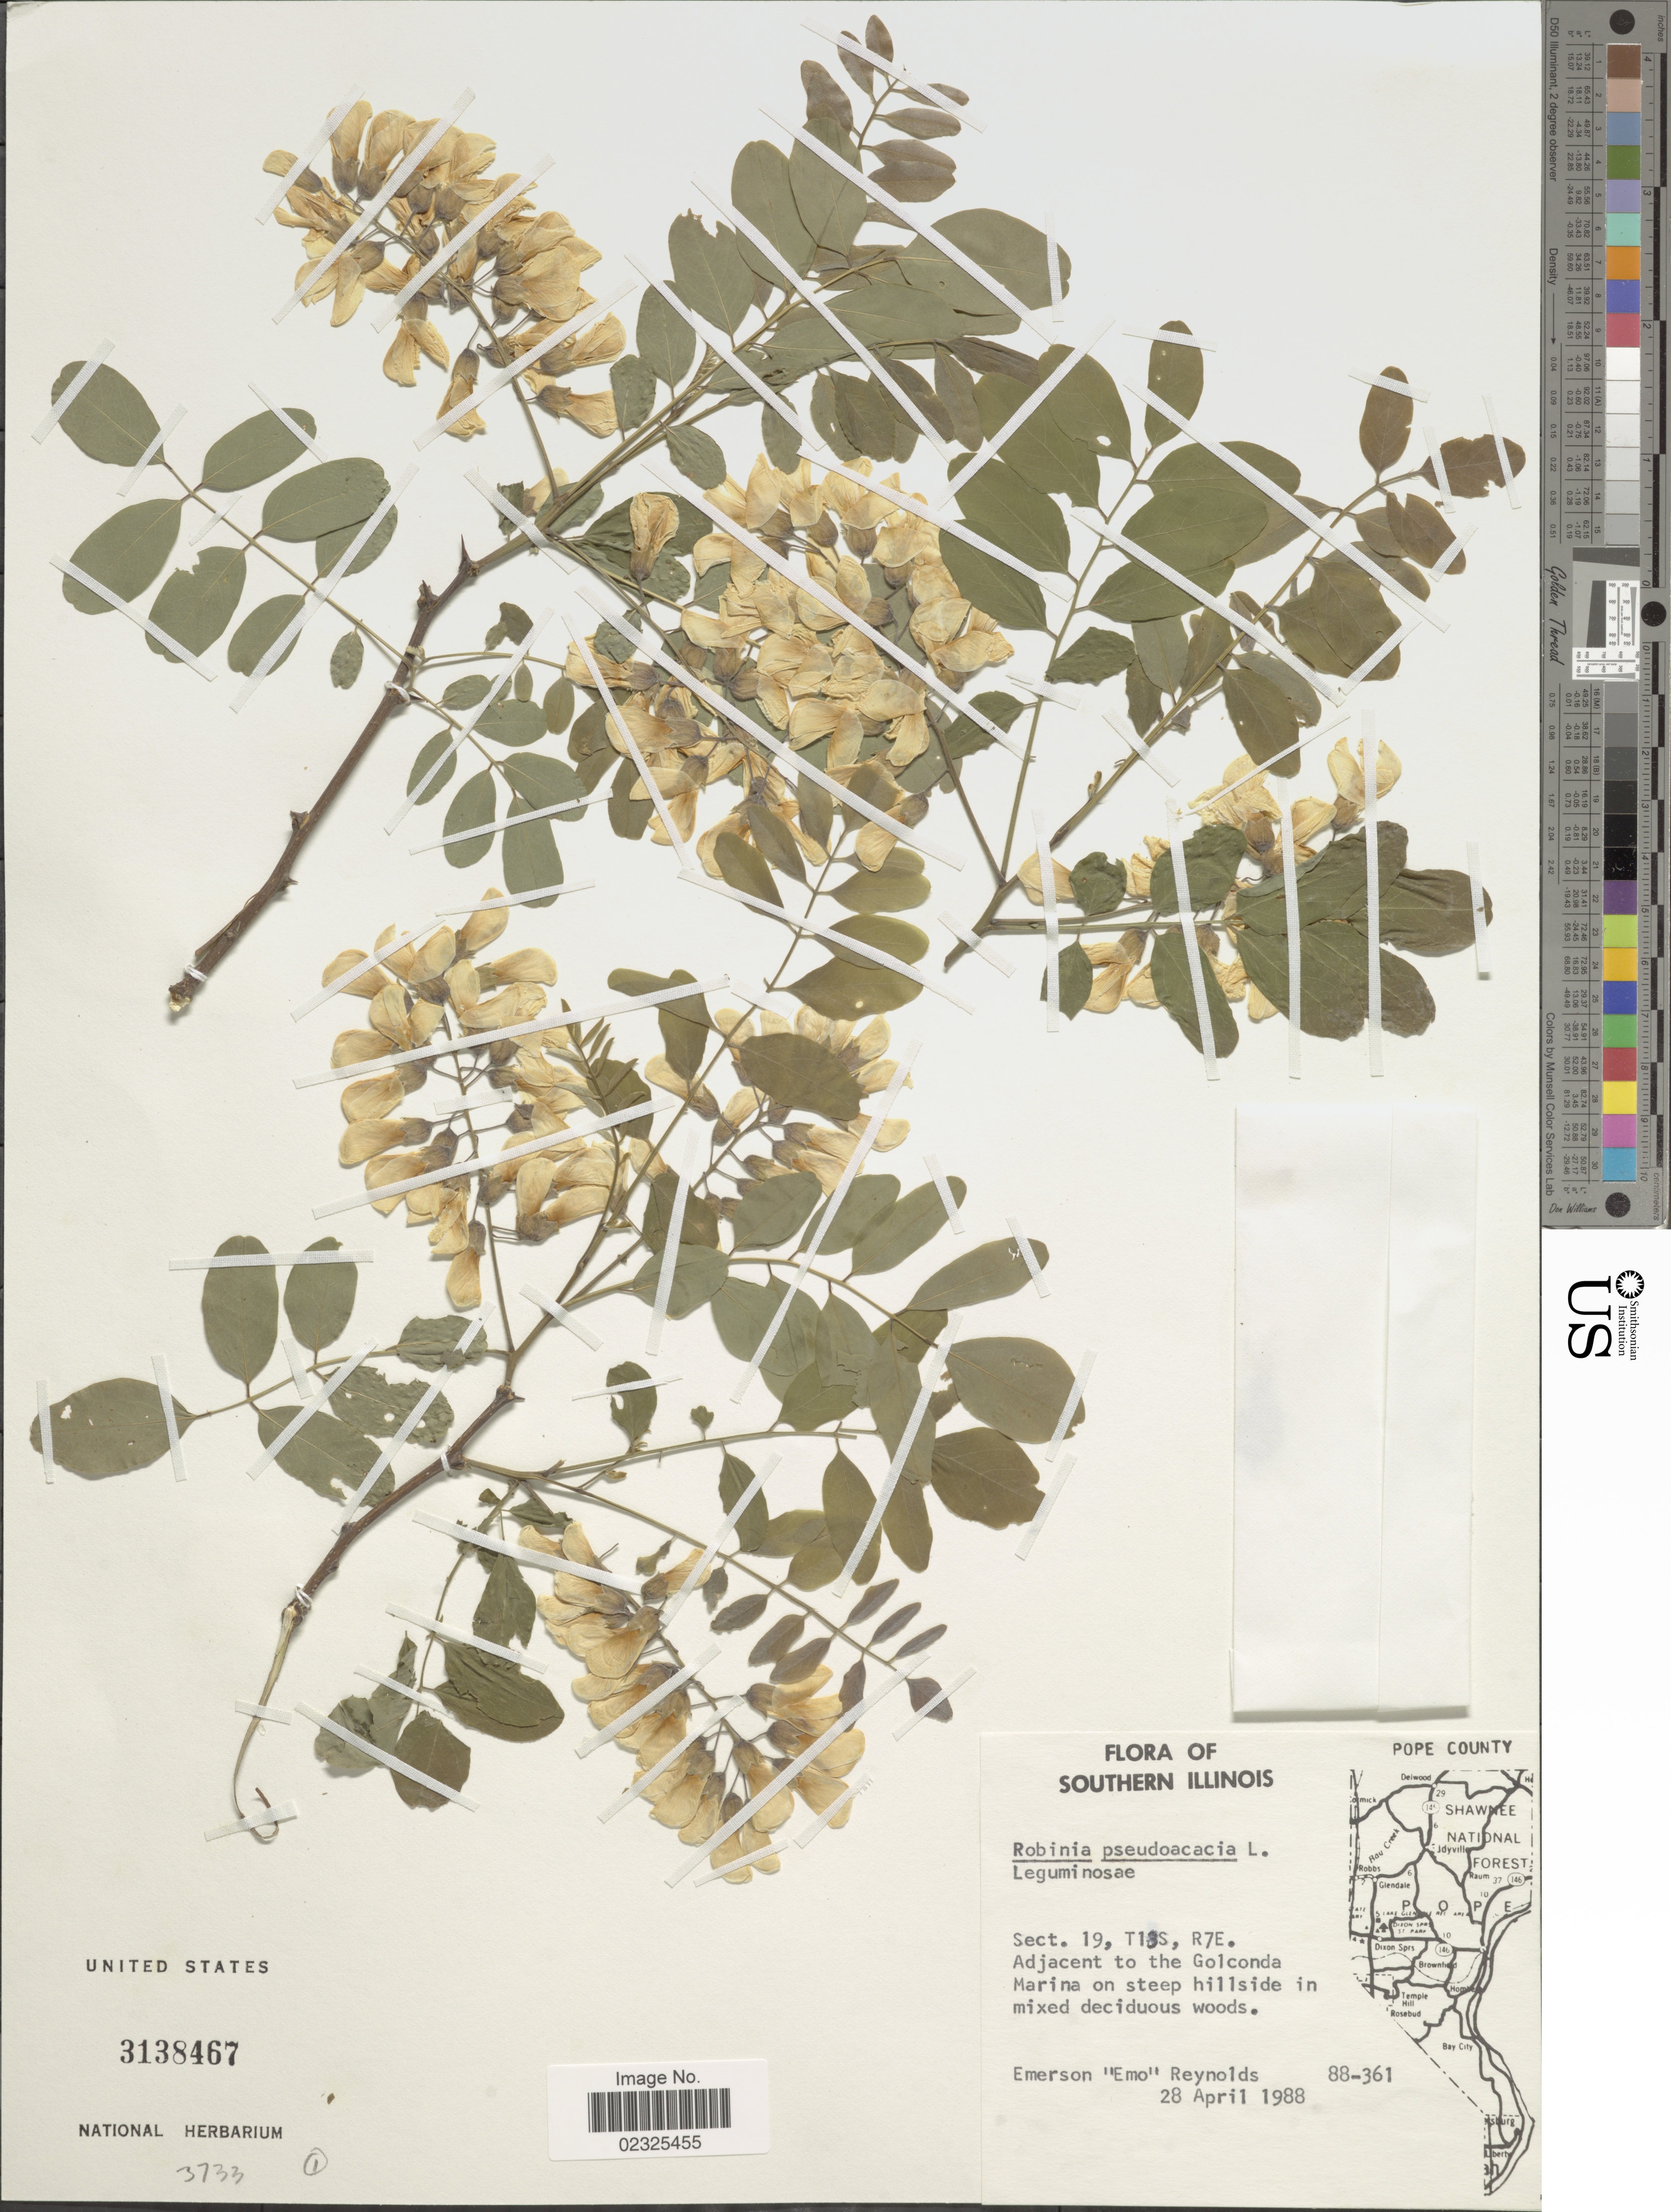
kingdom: Plantae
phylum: Tracheophyta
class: Magnoliopsida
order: Fabales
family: Fabaceae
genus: Robinia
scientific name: Robinia pseudoacacia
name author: L.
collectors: E. Reynolds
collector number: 88-361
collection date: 1988-04-28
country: United States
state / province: Illinois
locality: Southern Illinois, Pope County, Sect. 19, T13S, R7E., adjacent to the Golconda Marina on steep hillside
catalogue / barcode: US 3138467